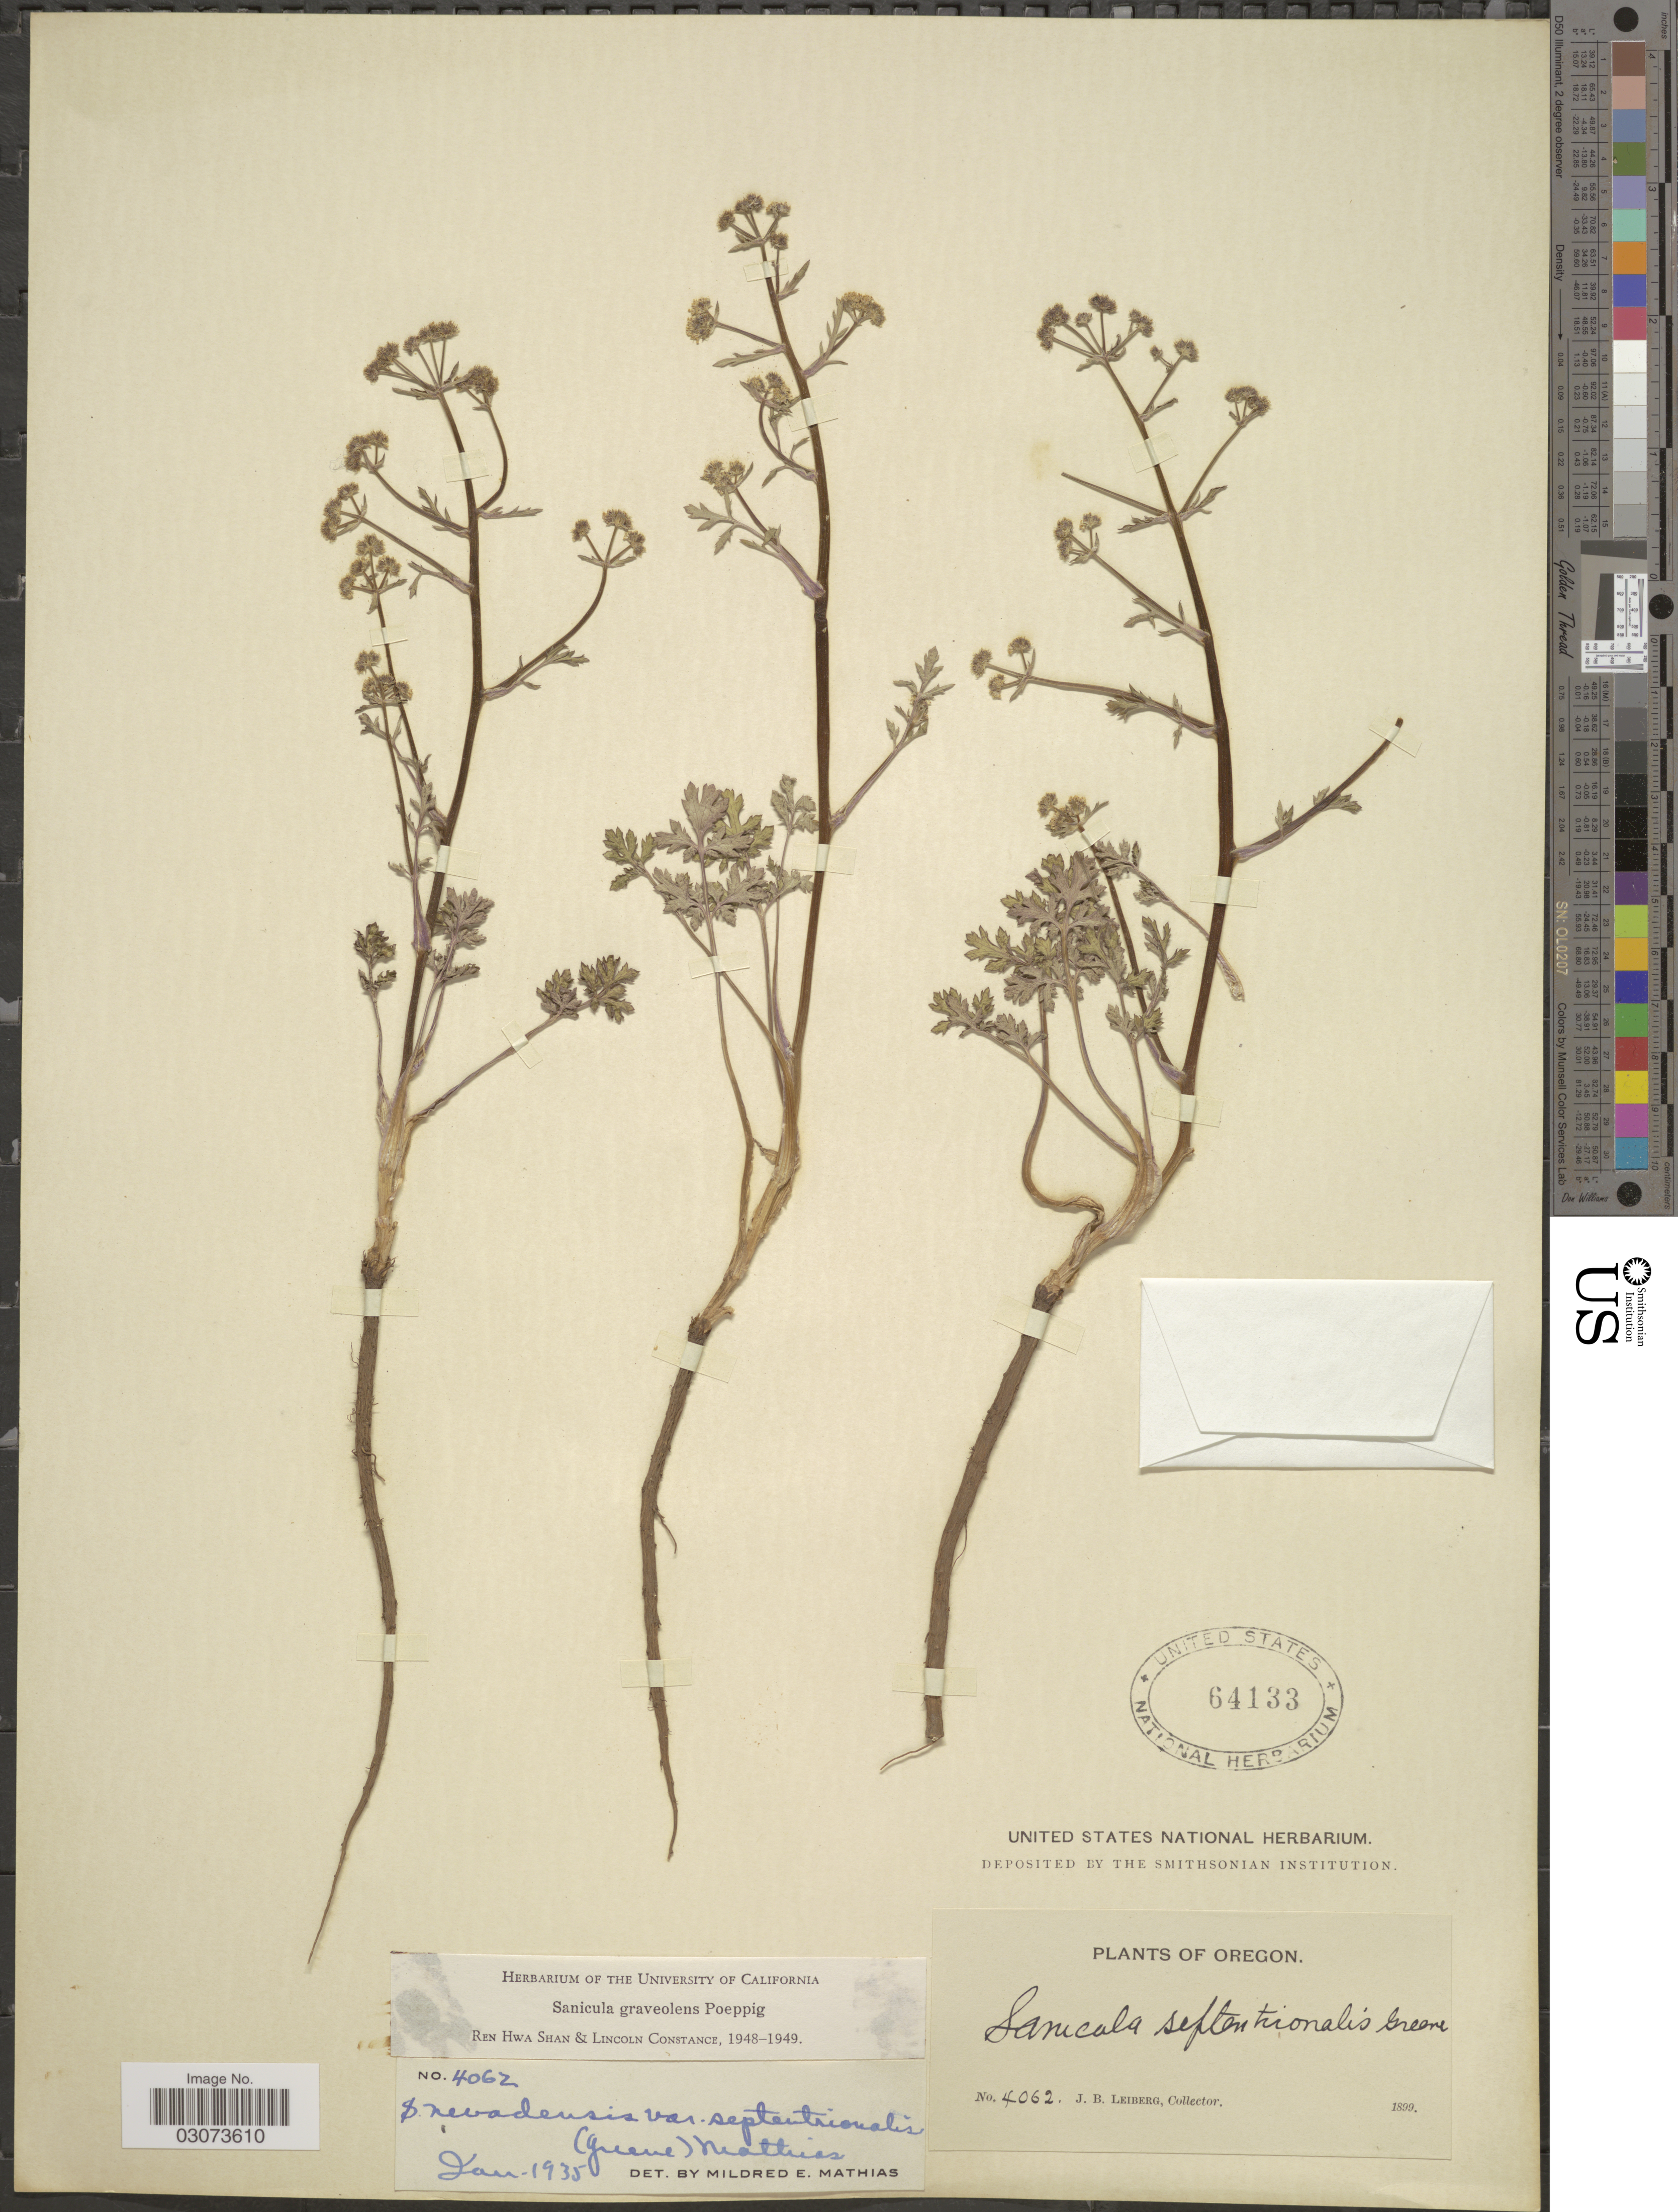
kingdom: Plantae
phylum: Tracheophyta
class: Magnoliopsida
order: Apiales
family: Apiaceae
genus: Sanicula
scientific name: Sanicula graveolens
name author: Poepp. ex DC.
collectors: J. B. Leiberg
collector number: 4062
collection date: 1899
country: United States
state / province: Oregon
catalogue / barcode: US 64133